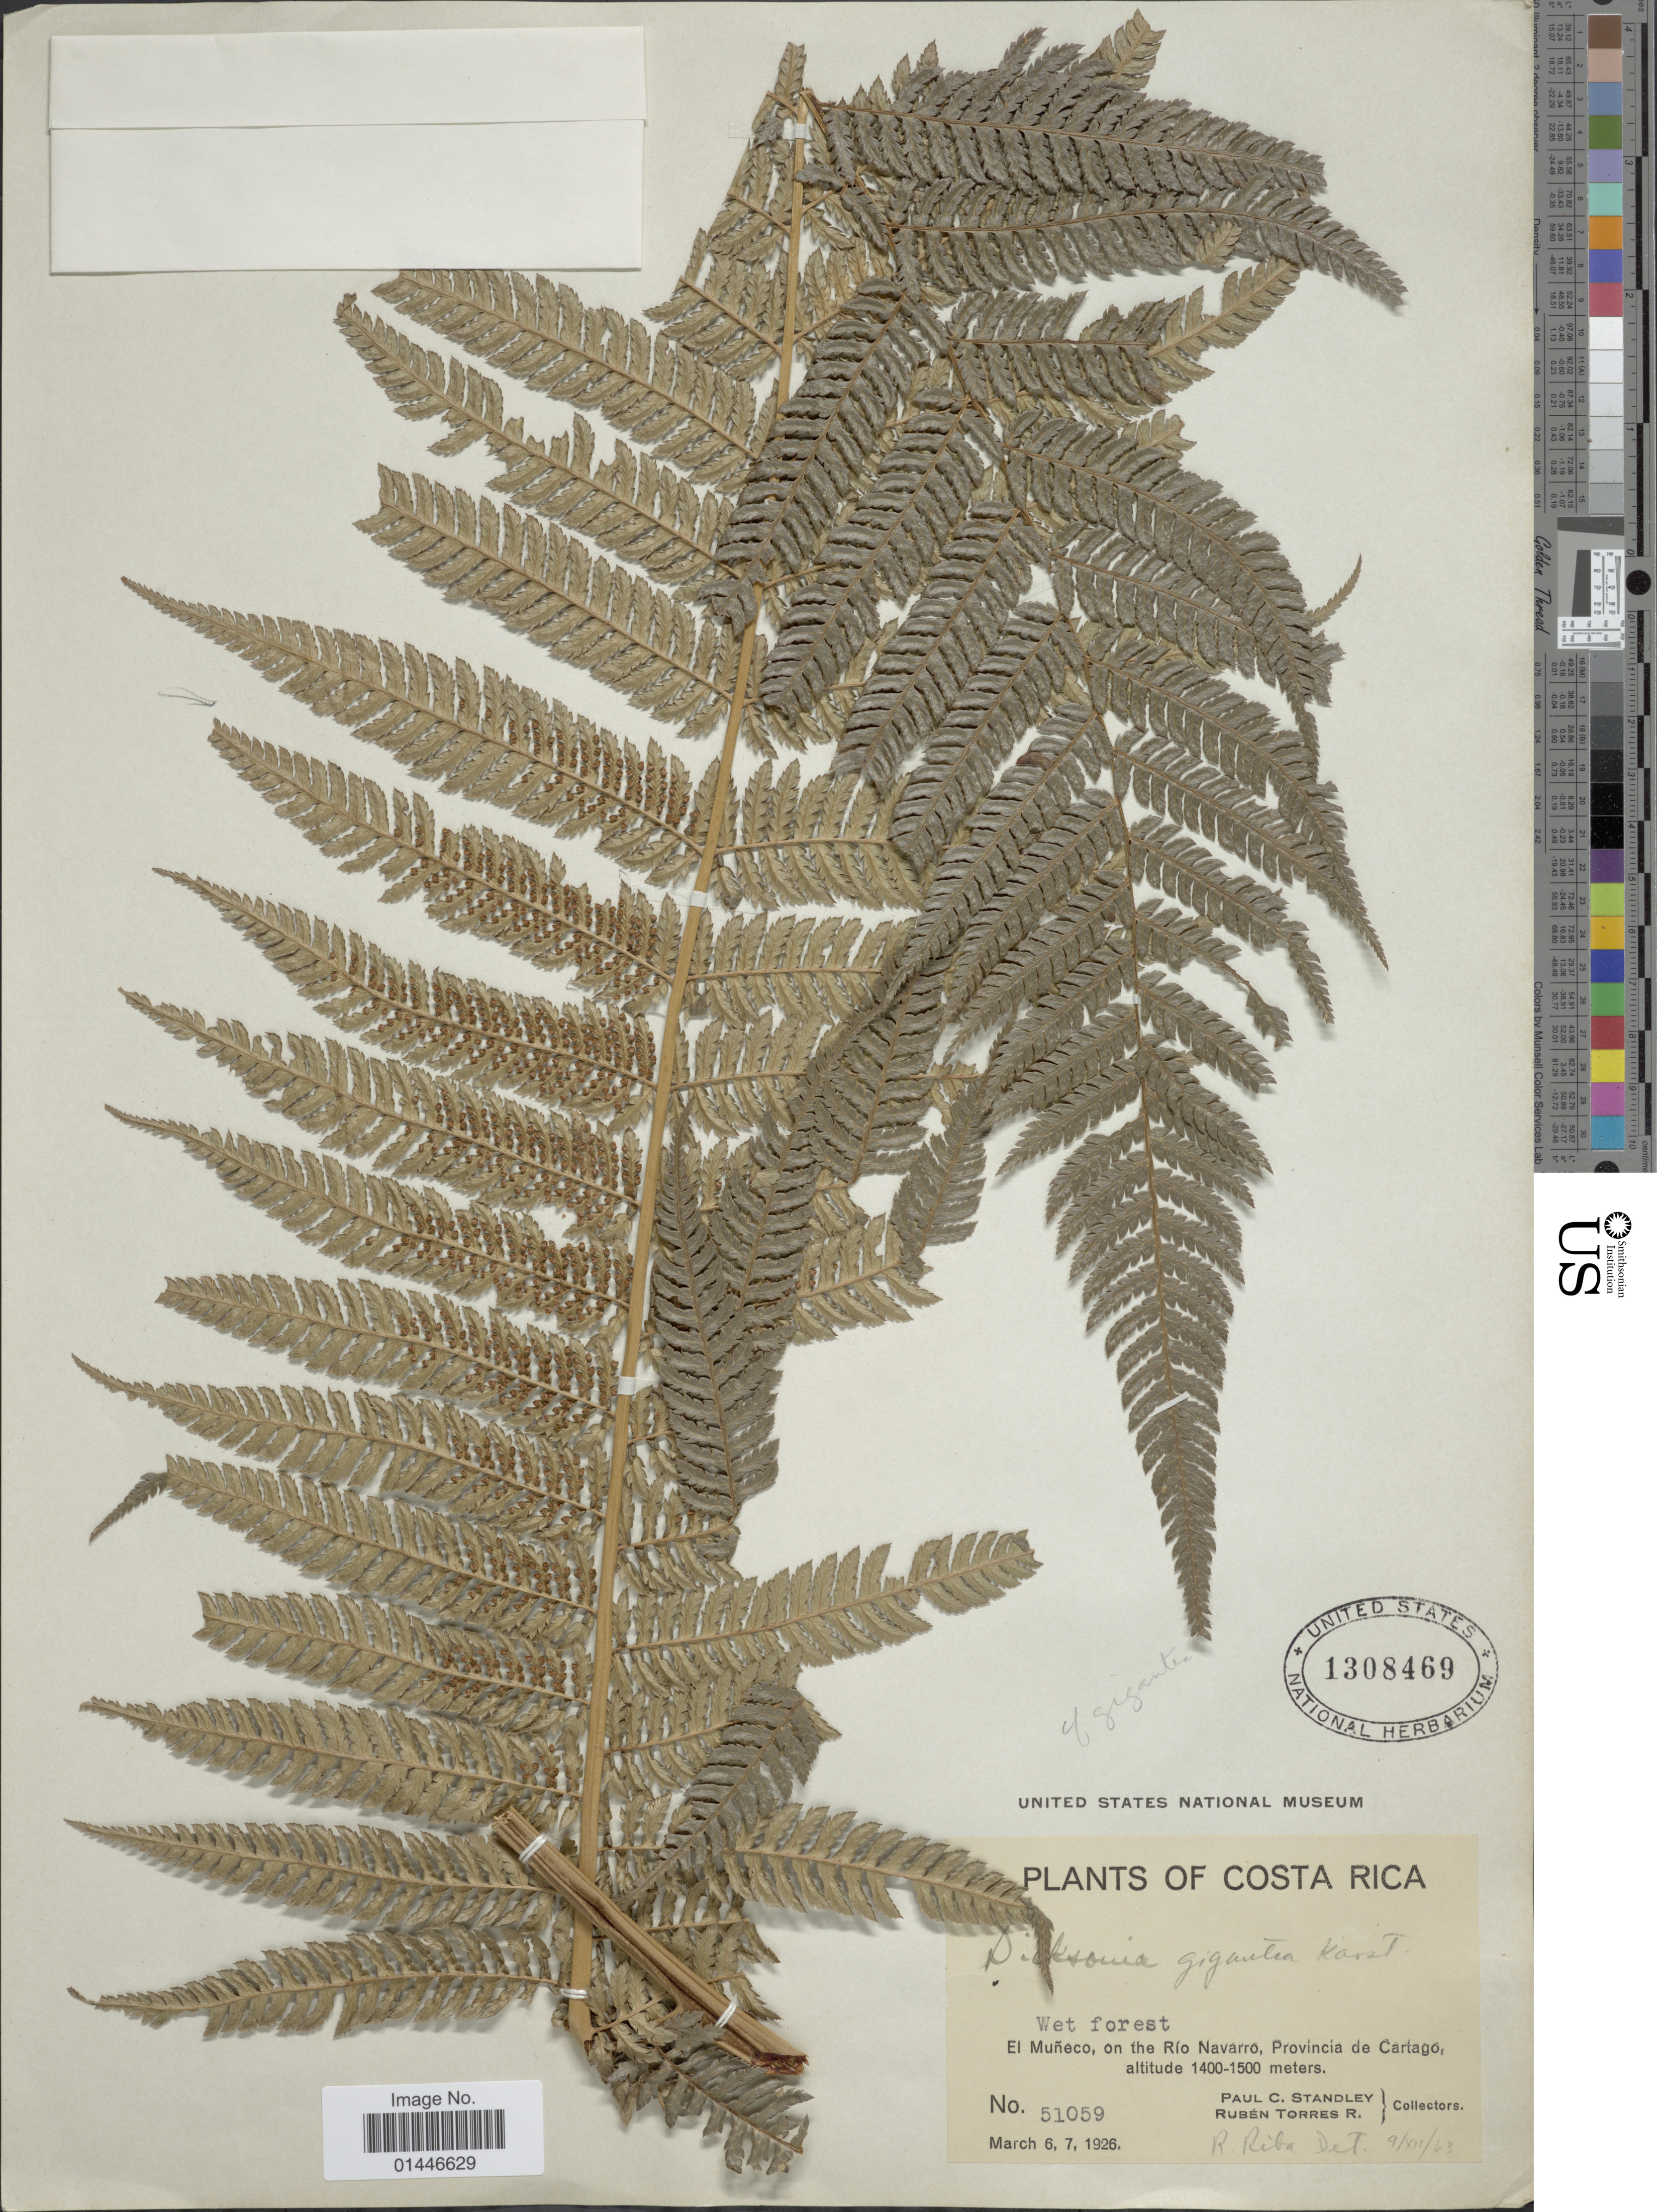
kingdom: Plantae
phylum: Tracheophyta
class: Polypodiopsida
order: Cyatheales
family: Dicksoniaceae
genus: Dicksonia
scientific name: Dicksonia gigantea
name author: H. Karst.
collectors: P. C. Standley & R. Torres Rojas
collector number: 51059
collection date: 1926-03-06/1926-03-07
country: Costa Rica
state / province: Cartago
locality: El Muneco, on the Rio Navarro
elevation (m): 1400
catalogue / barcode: US 1308469